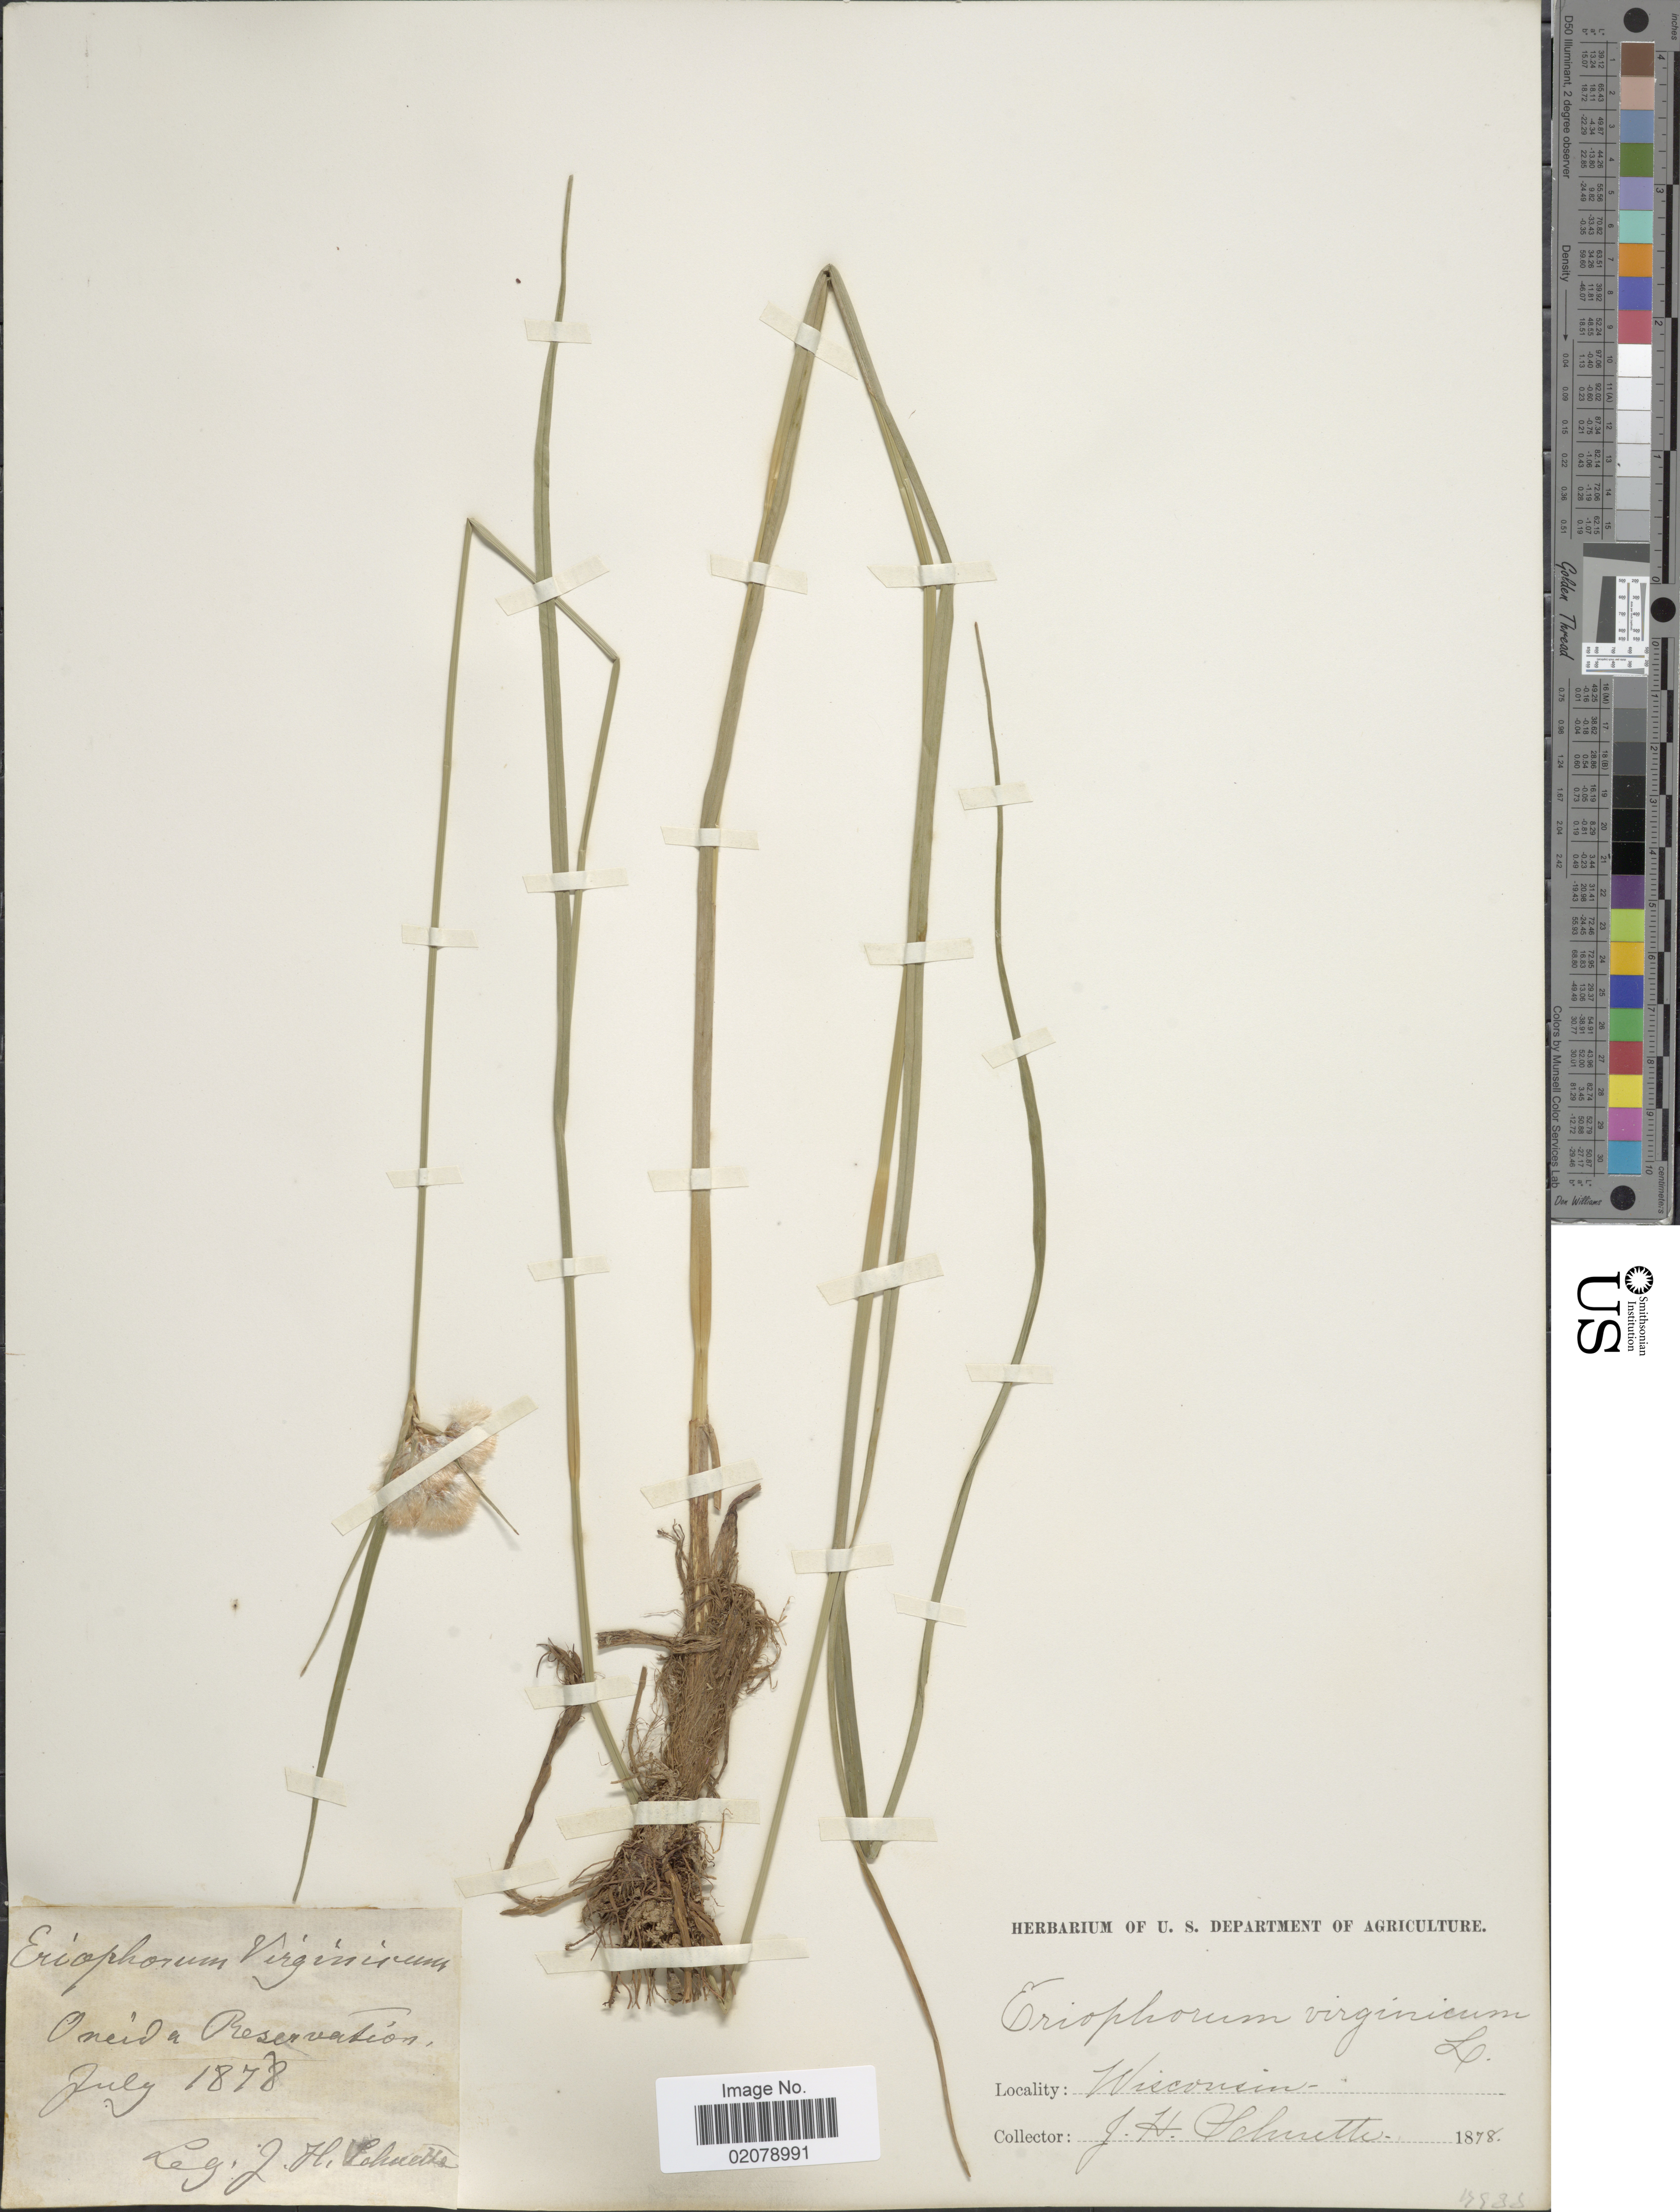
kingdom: Plantae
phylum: Tracheophyta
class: Liliopsida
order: Poales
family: Cyperaceae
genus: Eriophorum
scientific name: Eriophorum virginicum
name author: L.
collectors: J. Schutte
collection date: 1878-07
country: United States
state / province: Wisconsin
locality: Oneida Reservation